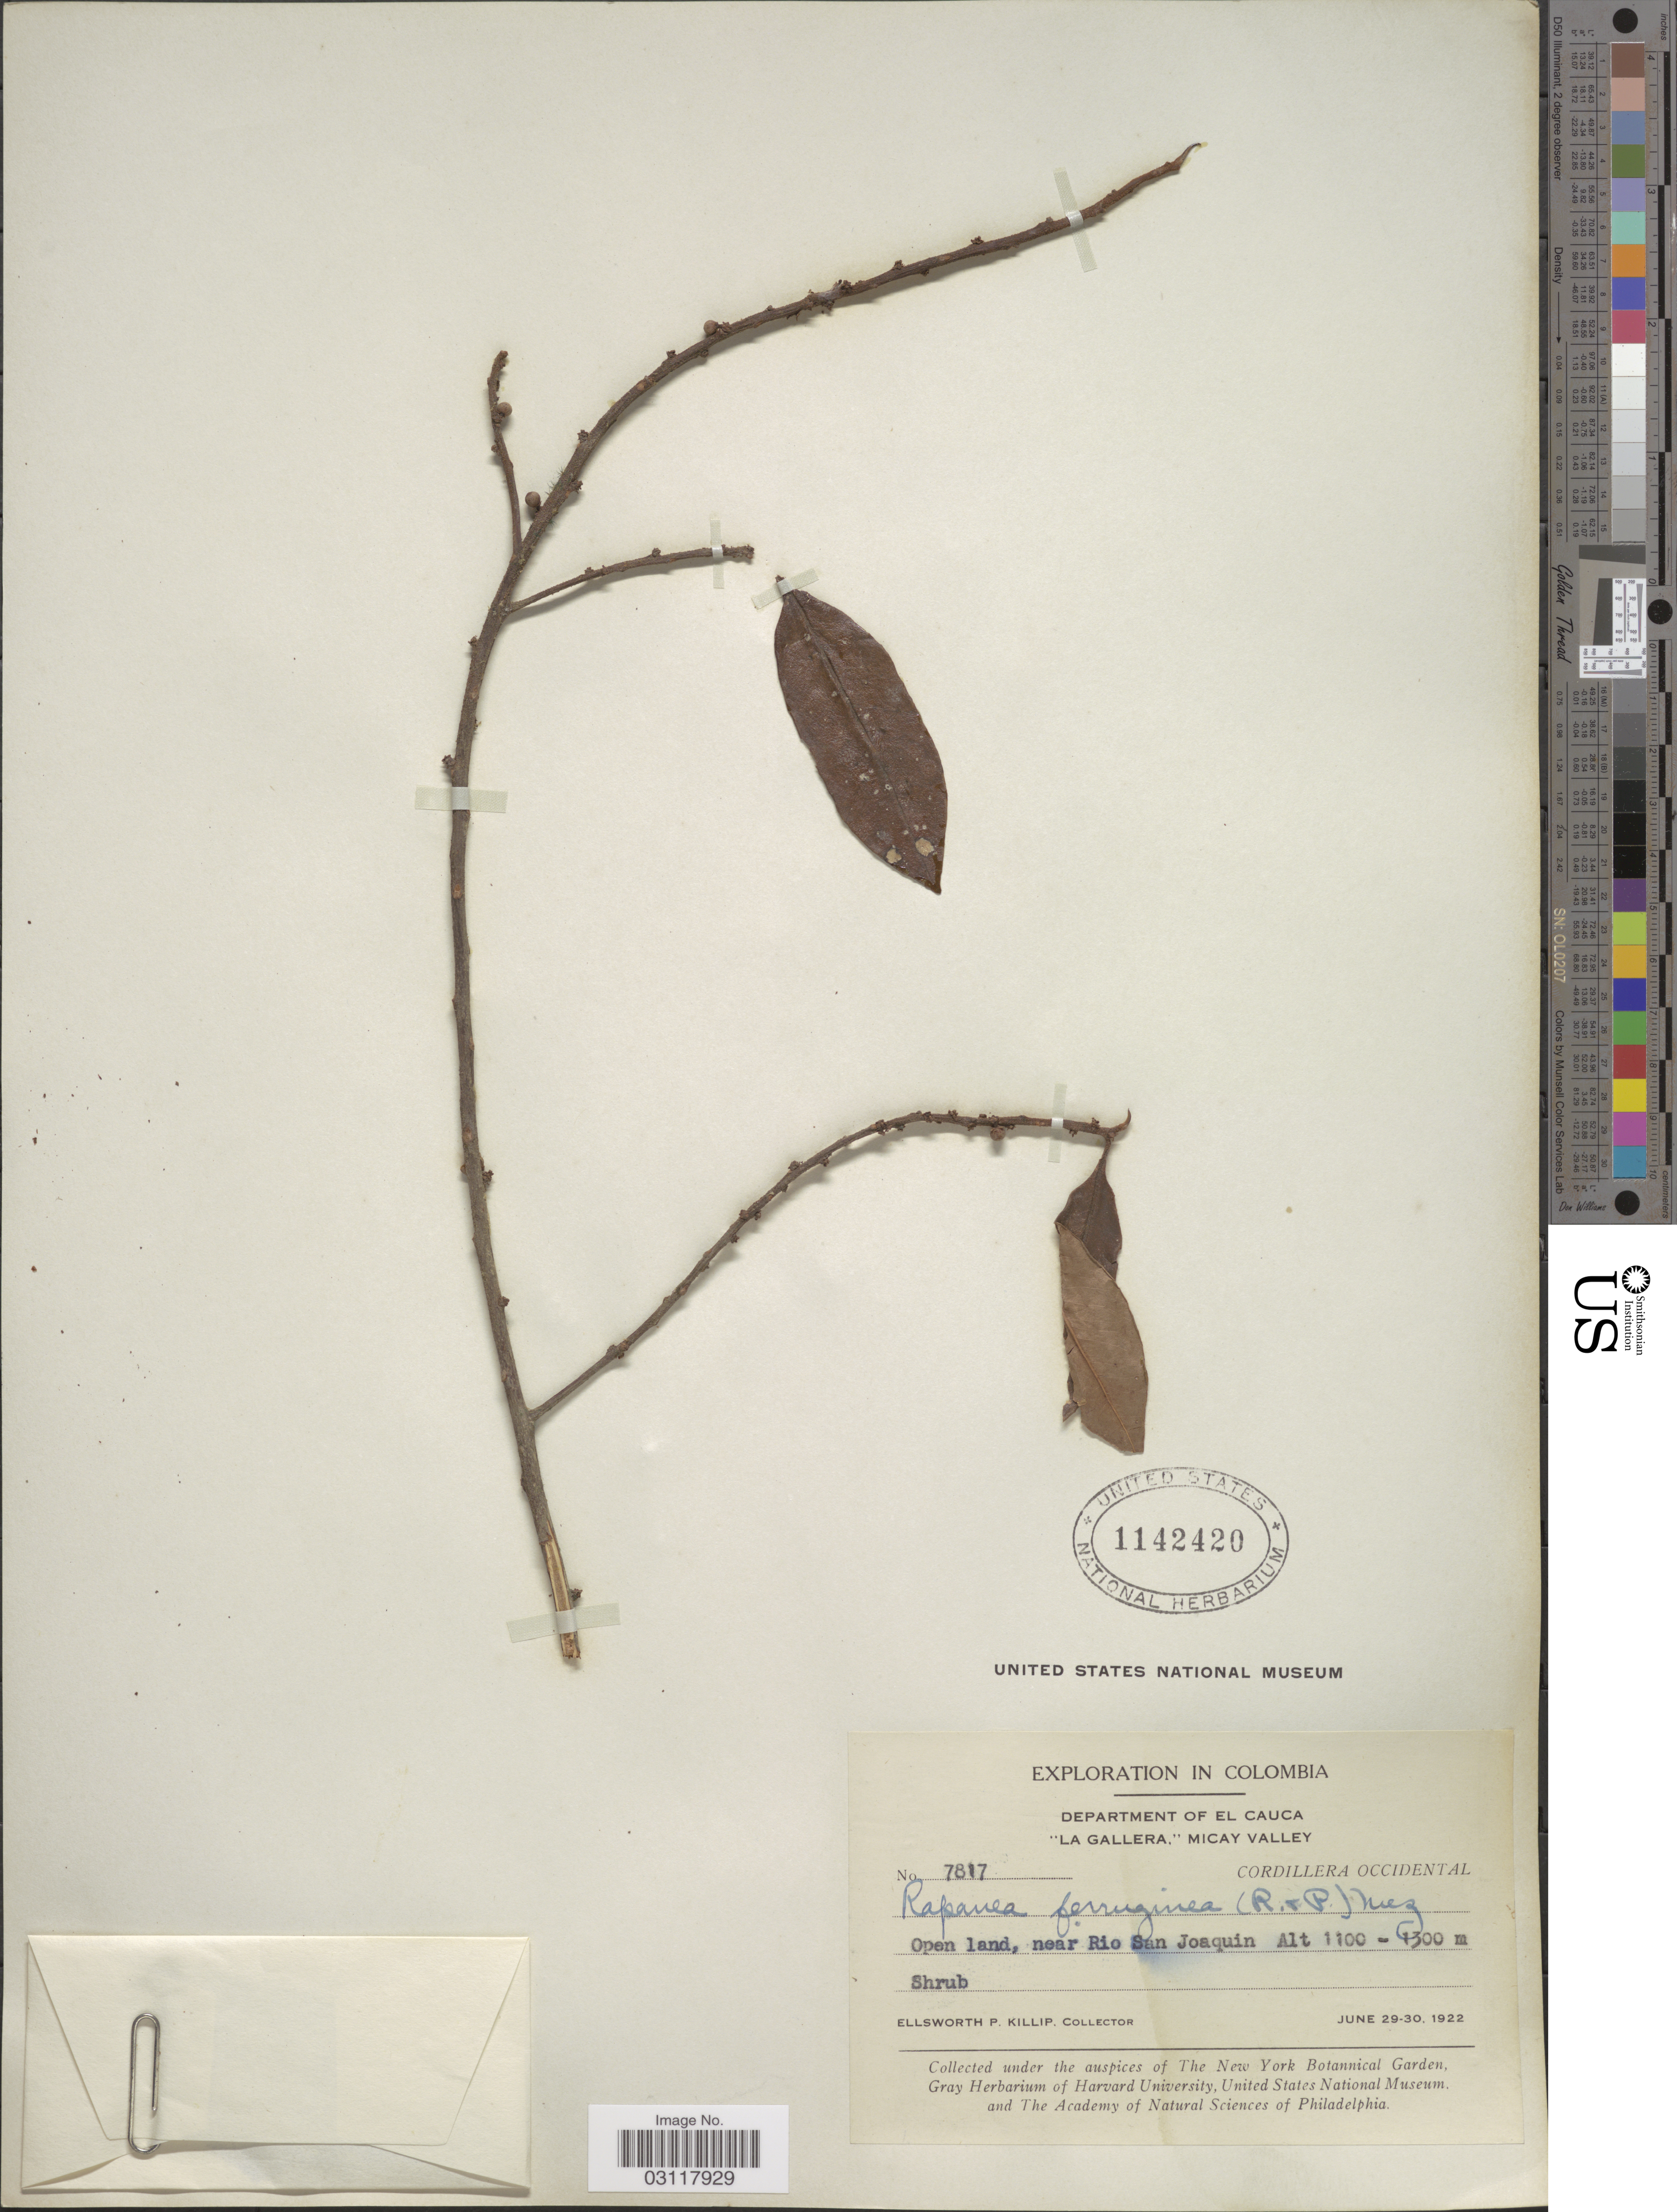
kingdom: Plantae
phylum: Tracheophyta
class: Magnoliopsida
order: Ericales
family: Primulaceae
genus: Rapanea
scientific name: Rapanea ferruginea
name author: (Ruiz & Pav.) Mez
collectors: E. P. Killip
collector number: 7817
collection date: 1922-06-29/1922-06-30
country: Colombia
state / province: Cauca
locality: Department of El Cauca. "La Gallera," Micay Valley. Cordillera Occidental. Open land, near Rio San Joaquin.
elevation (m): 1100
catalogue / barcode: US 1142420